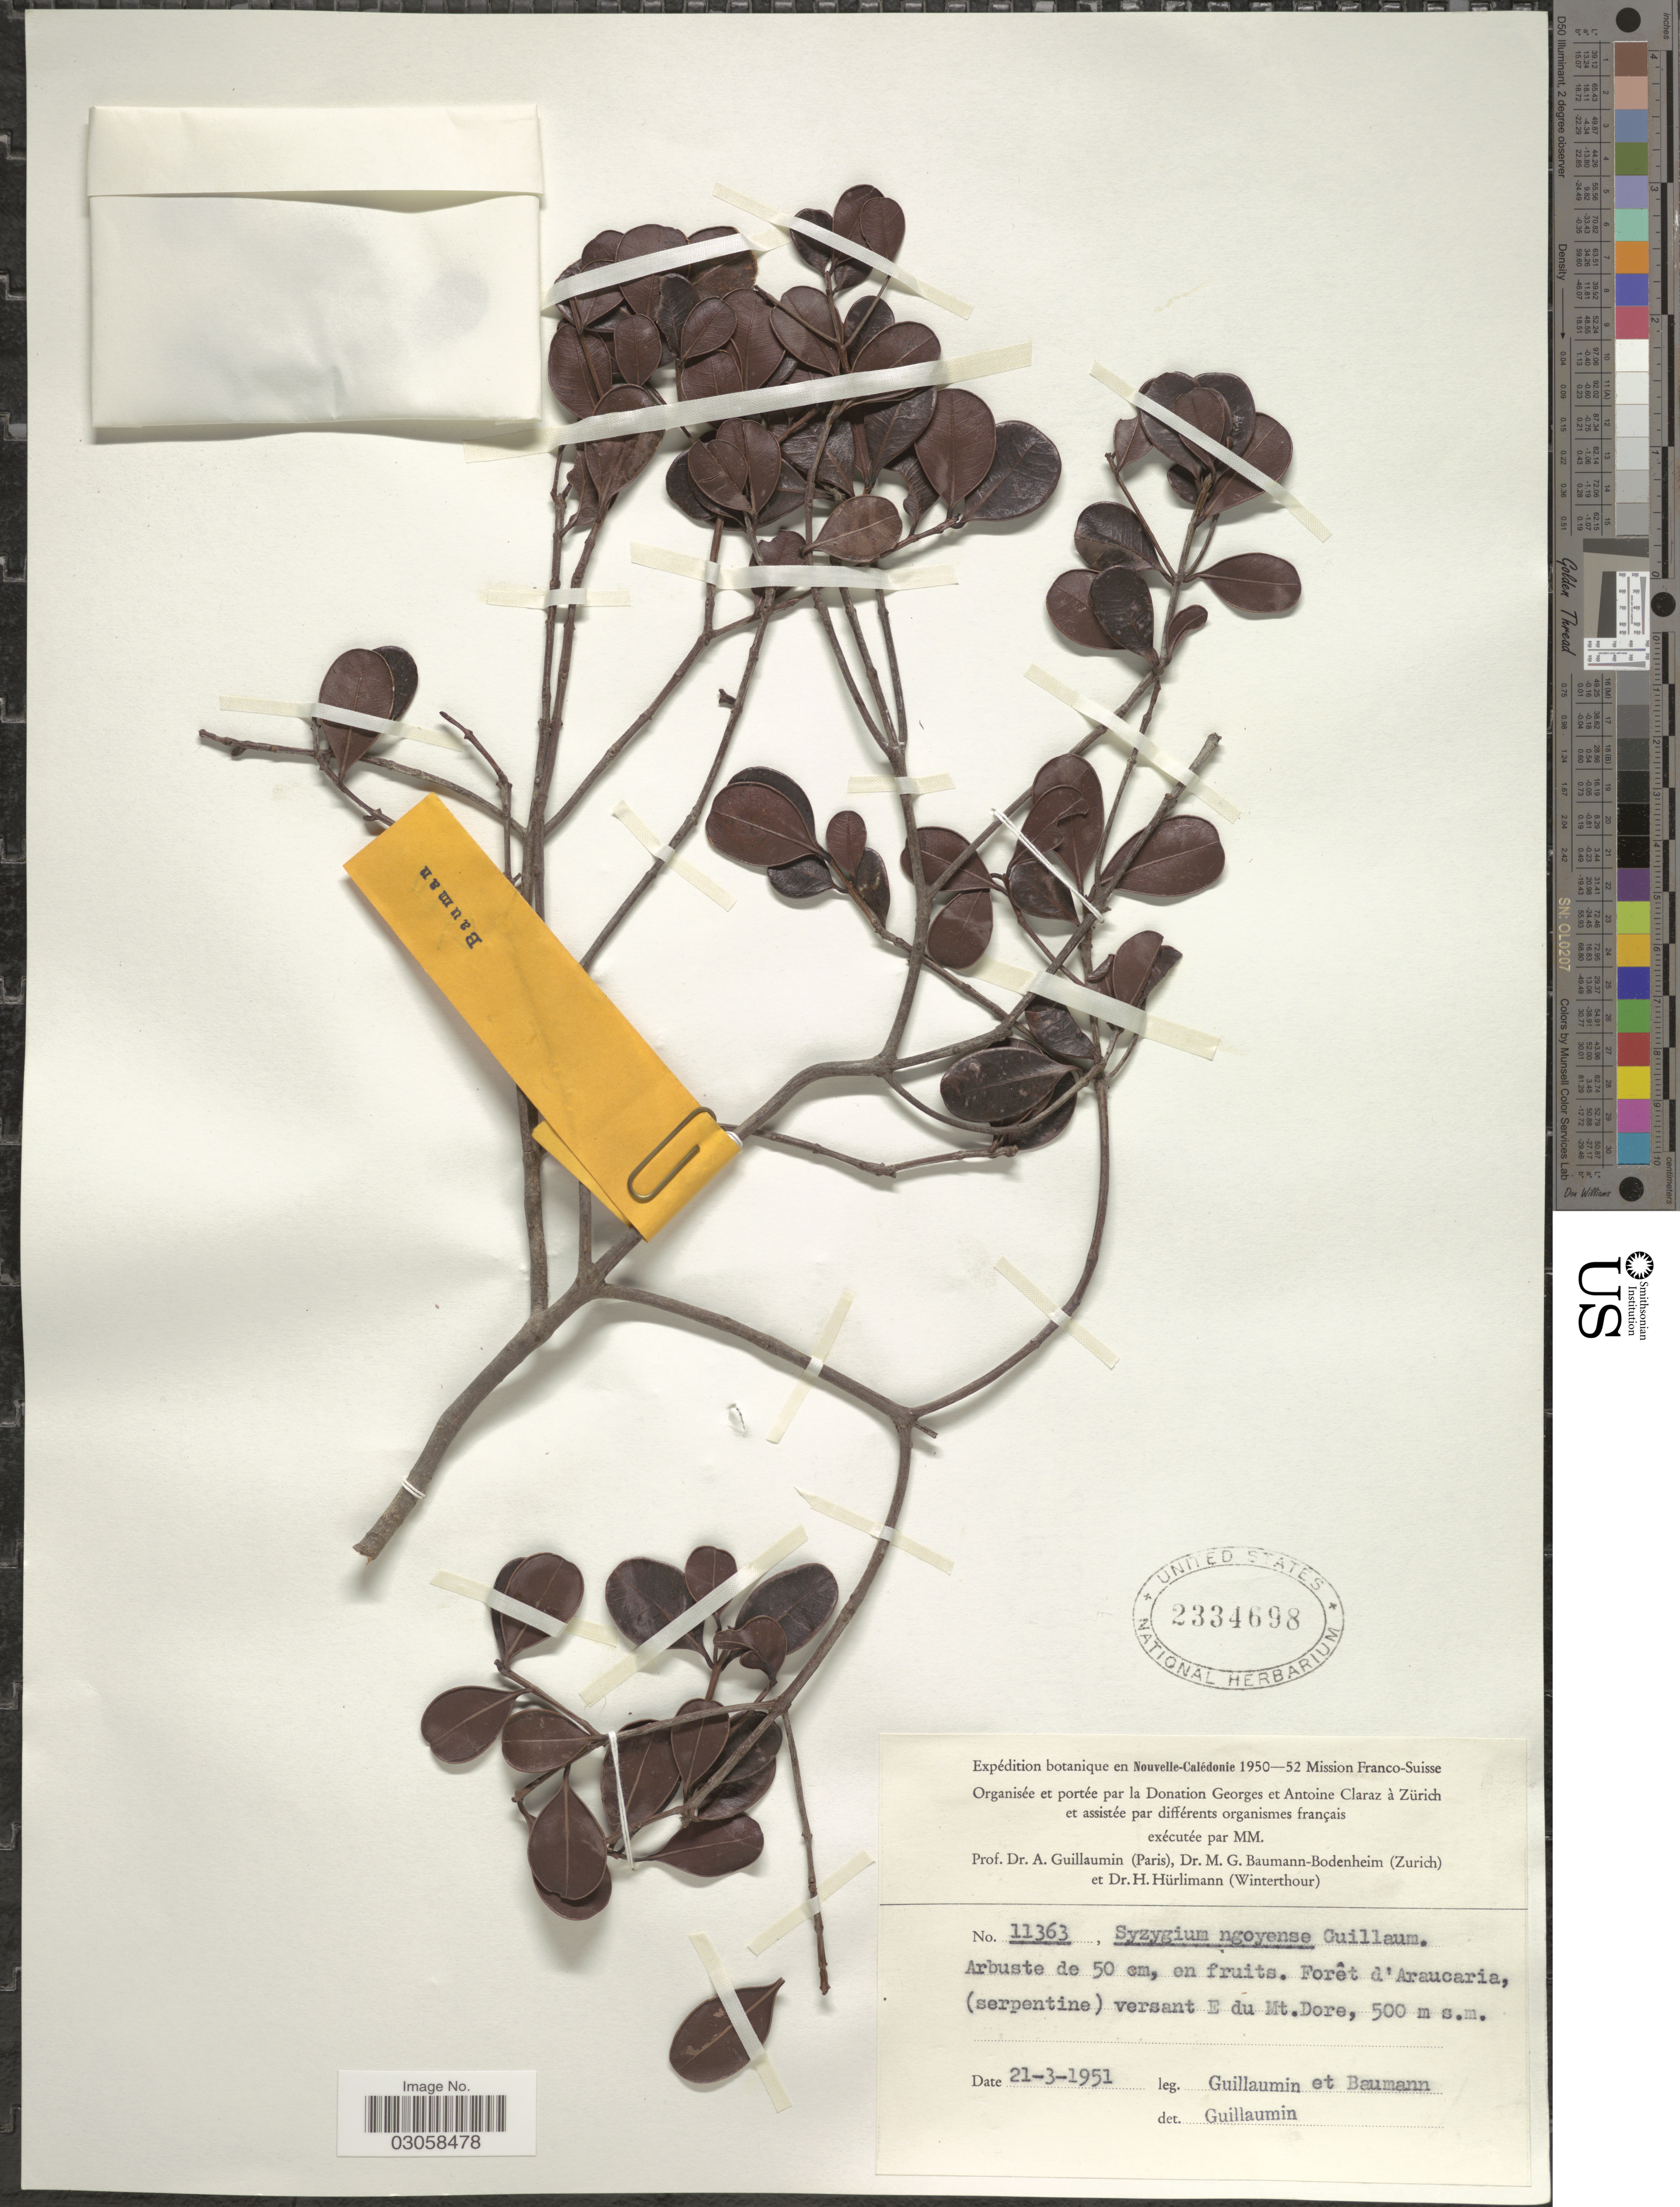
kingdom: Plantae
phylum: Tracheophyta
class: Magnoliopsida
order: Myrtales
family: Myrtaceae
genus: Syzygium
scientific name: Syzygium ngoyense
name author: (Schltr.) Guillaumin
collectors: A. Guillaumin & M. G. Baumann-Bodenheim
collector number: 11363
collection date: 1951-03-21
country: New Caledonia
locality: Nouvelle-Calédonie. Forêt d'Araucaria, (serpentine) versant E du Mt. Dore.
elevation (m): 500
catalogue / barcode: US 2334698